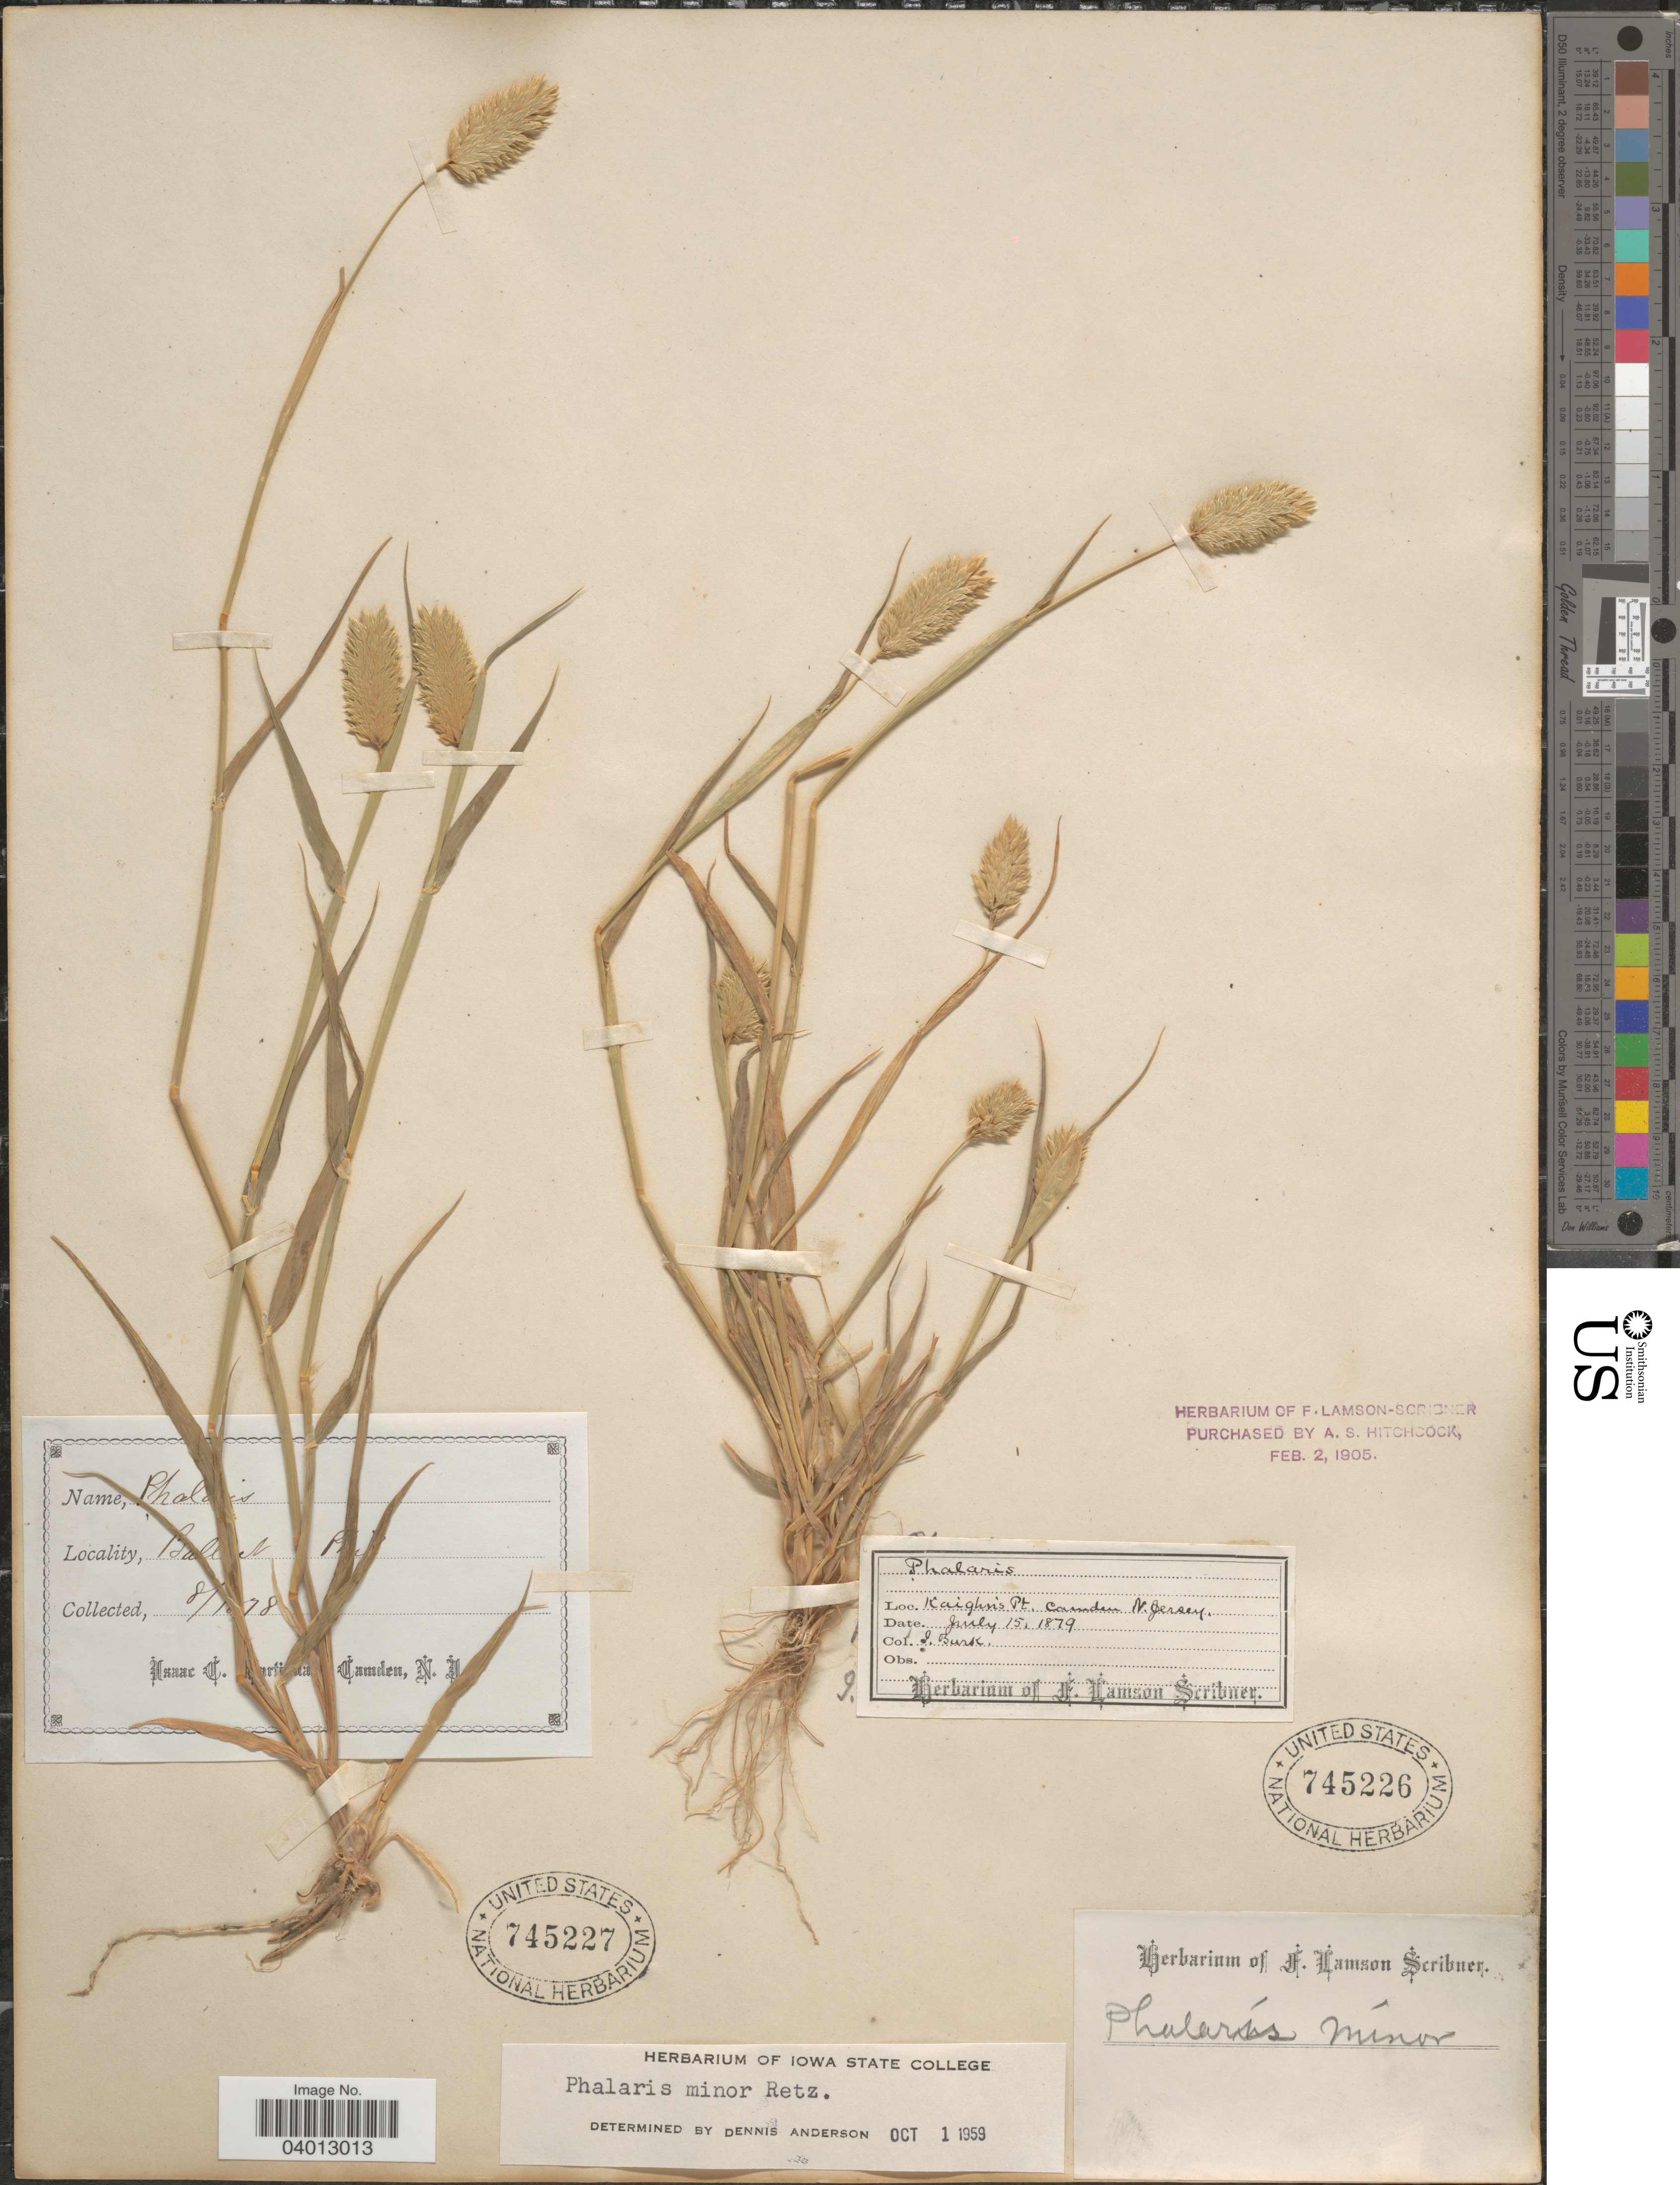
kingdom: Plantae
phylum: Tracheophyta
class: Liliopsida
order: Poales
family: Poaceae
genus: Phalaris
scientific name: Phalaris minor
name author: Retz.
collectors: I. C. Martindale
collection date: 1878-08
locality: Ballast.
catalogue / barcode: US 745227-2